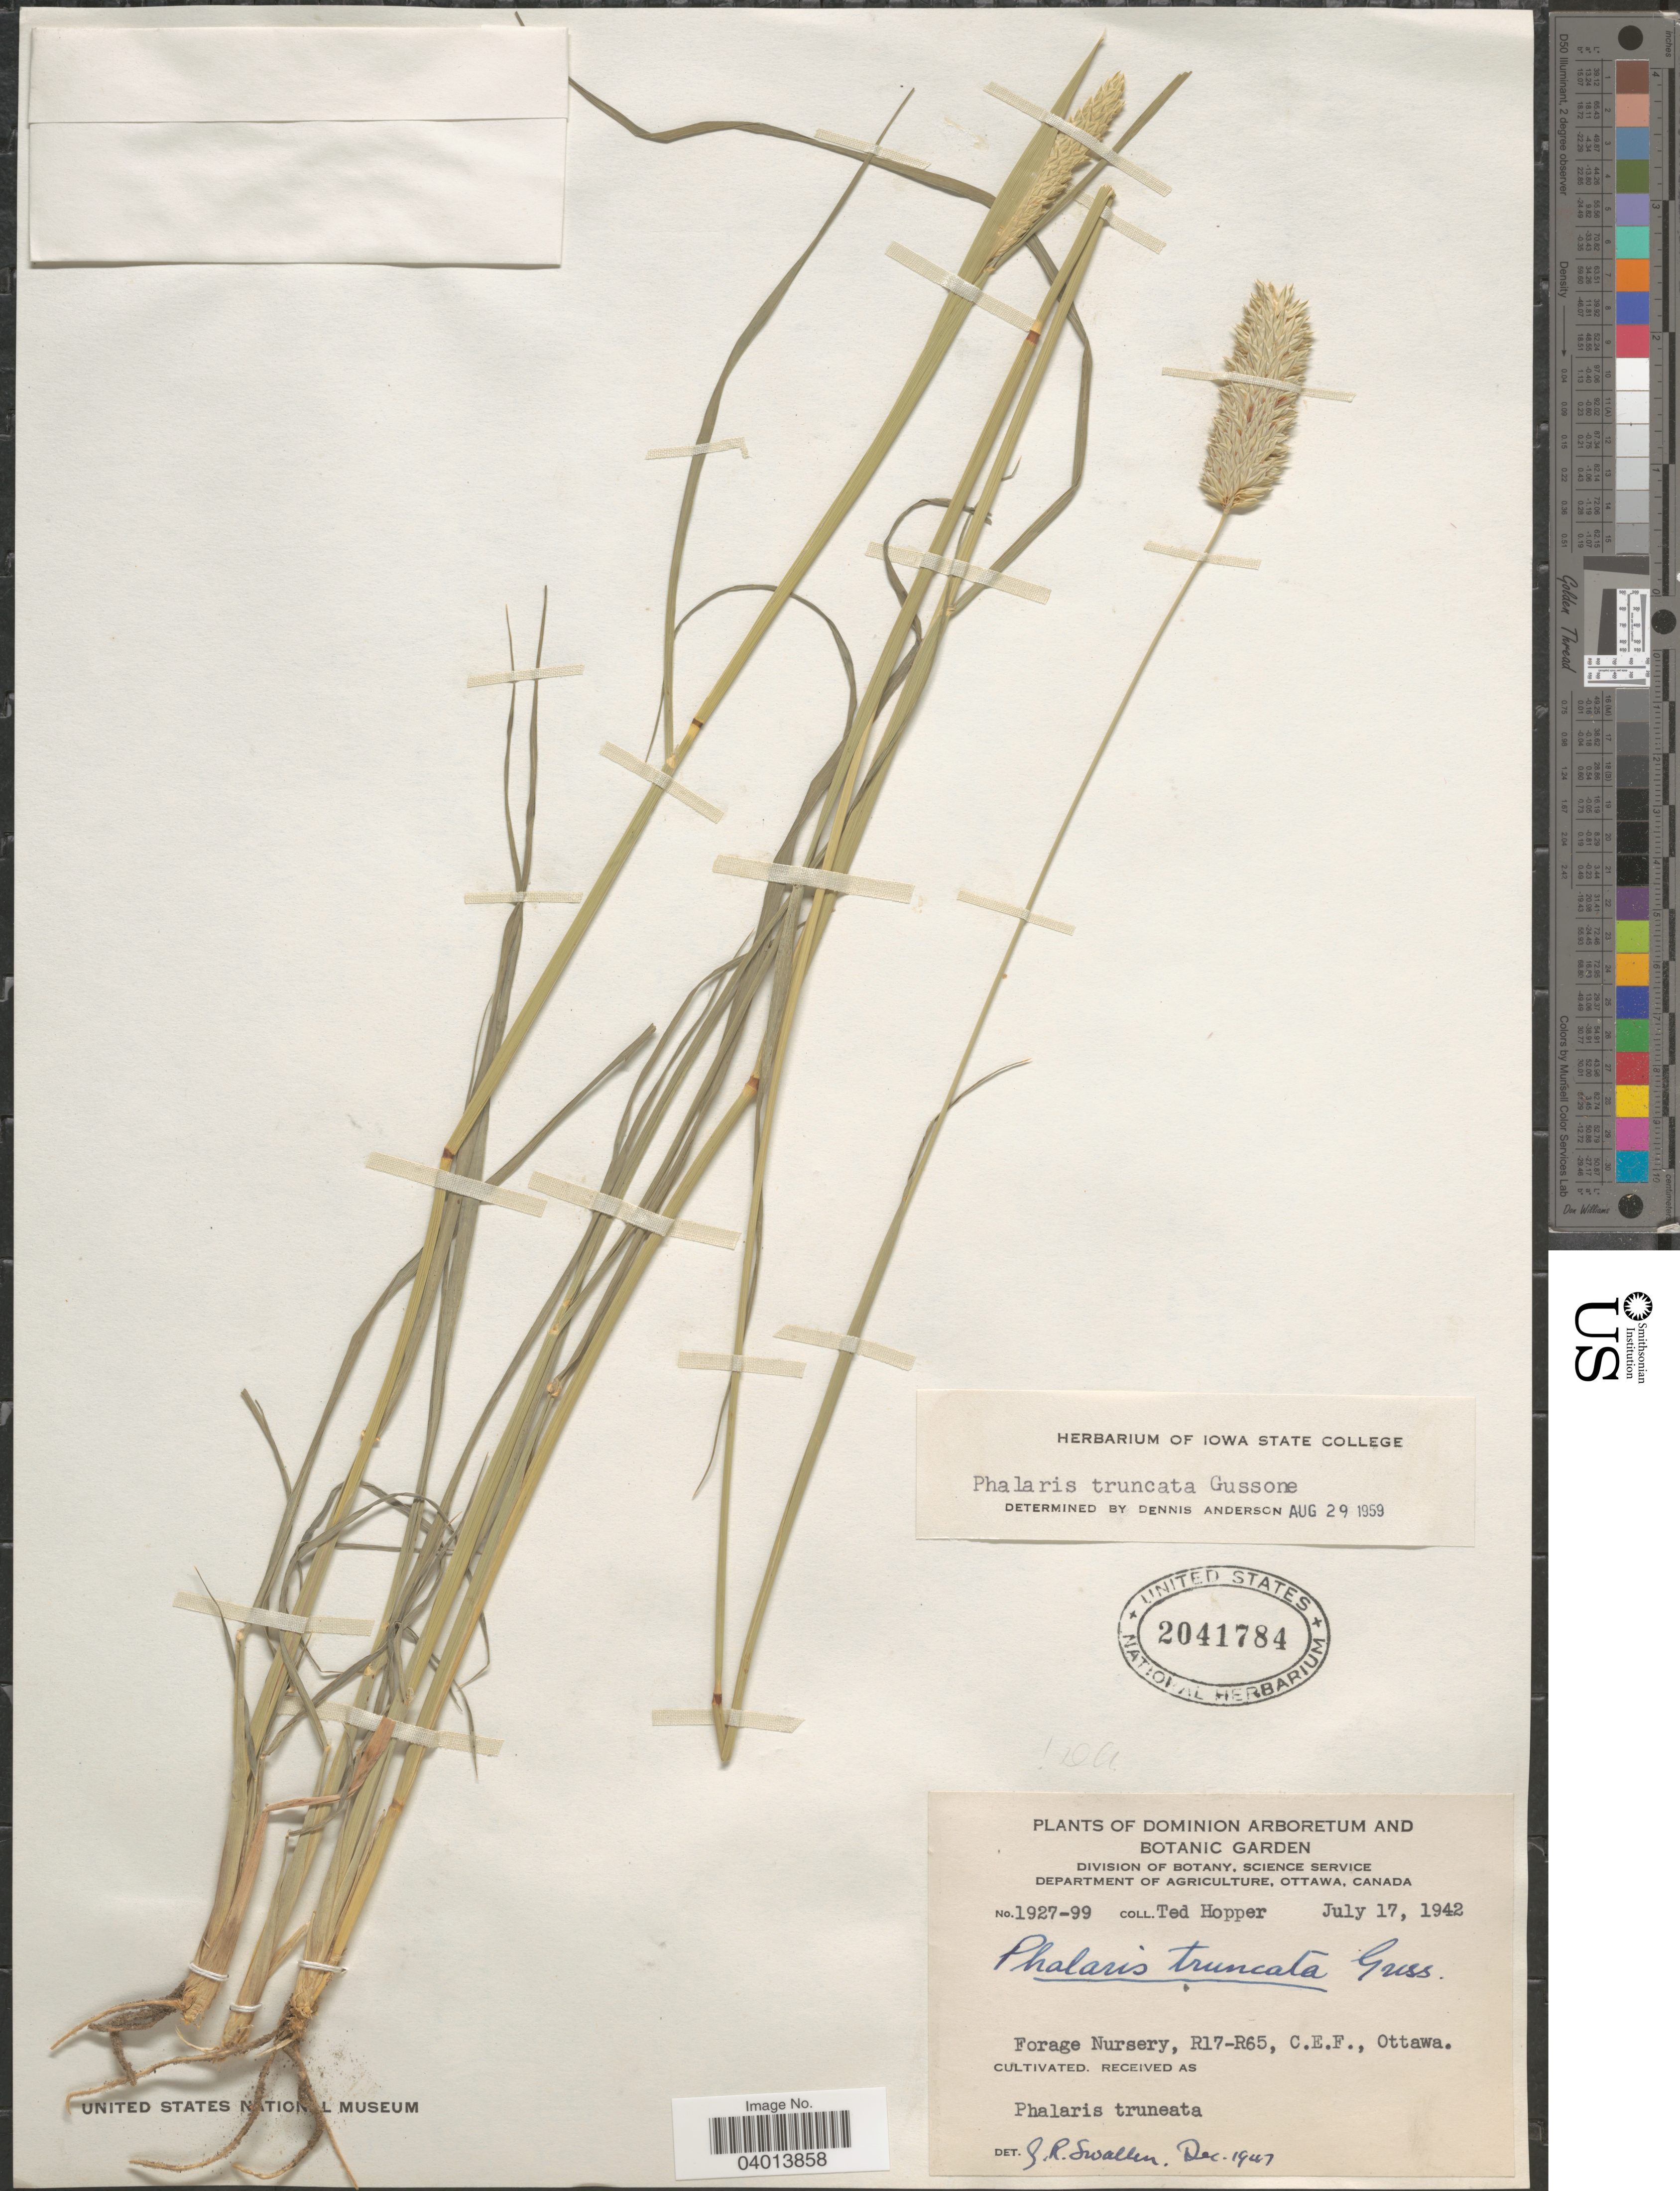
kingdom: Plantae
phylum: Tracheophyta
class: Liliopsida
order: Poales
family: Poaceae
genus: Phalaris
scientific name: Phalaris truncata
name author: Gussone ex Bertol.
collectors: T. Hopper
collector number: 1927-99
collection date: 1942-07-17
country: Canada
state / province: Ontario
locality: Dominion Arboretum And Botanic Garden. Forage Nursery, R17-R65,C.E.F., Ottawa.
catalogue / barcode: US 2041784